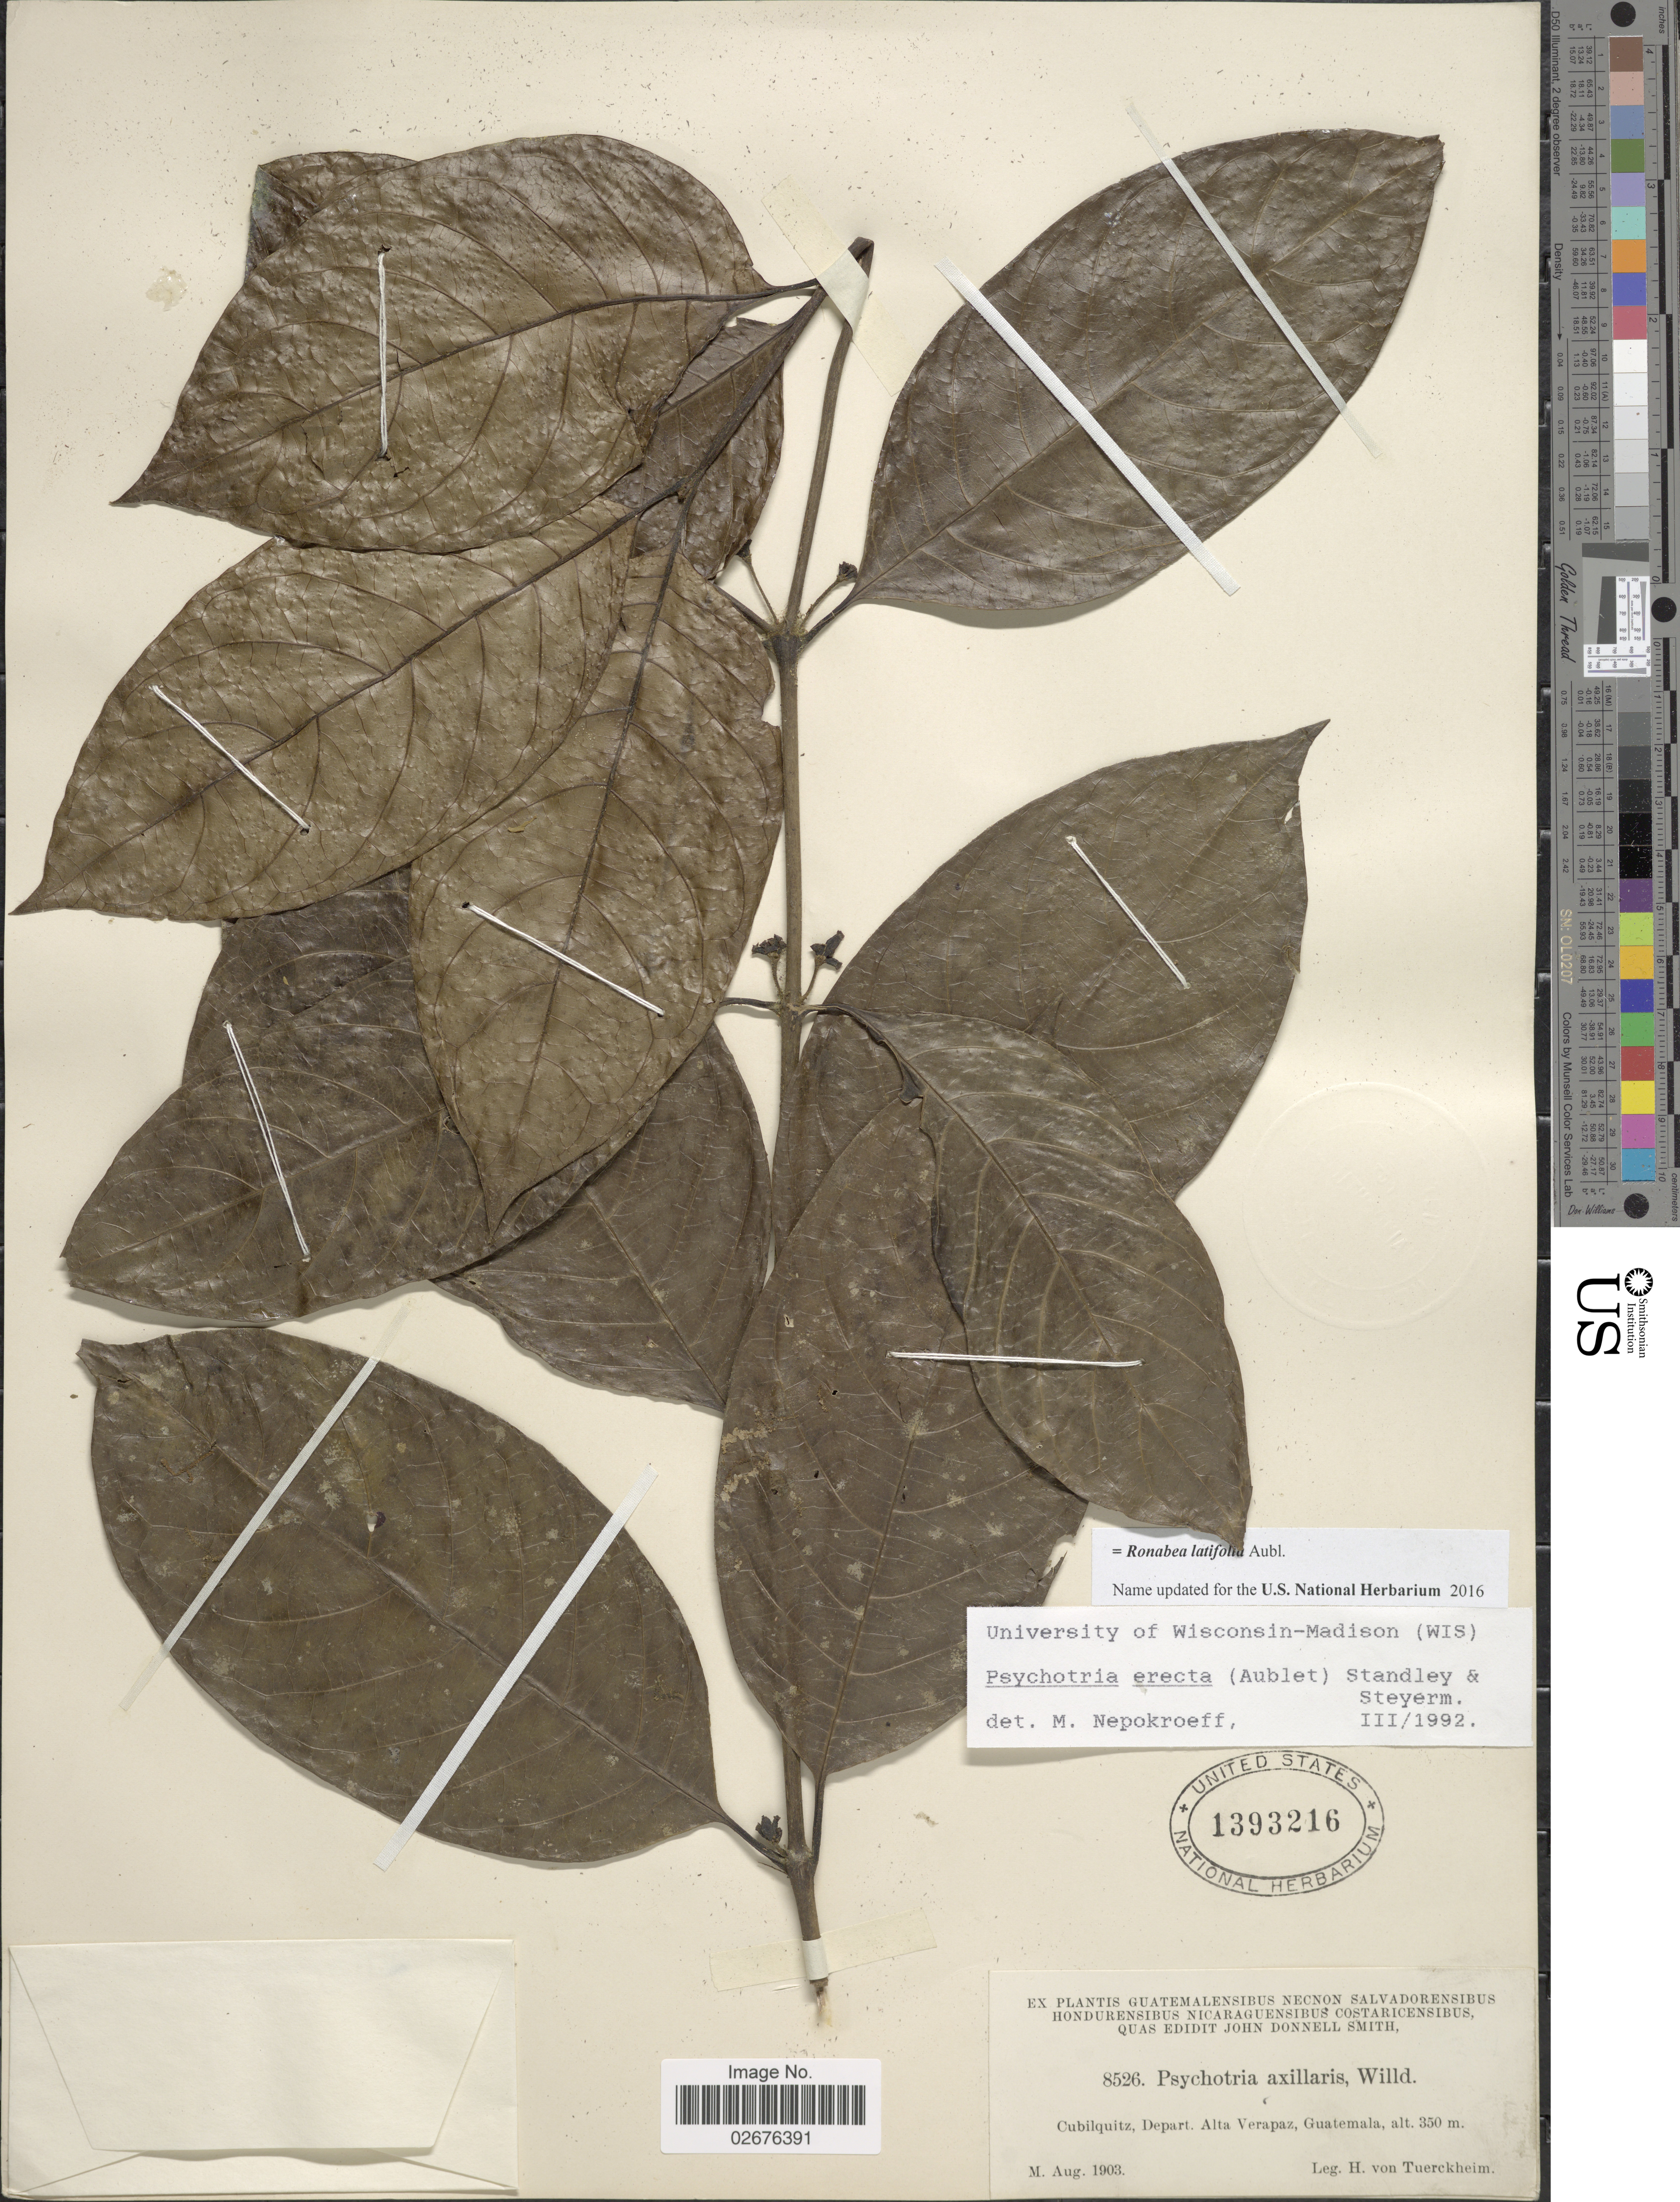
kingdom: Plantae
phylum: Tracheophyta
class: Magnoliopsida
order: Gentianales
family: Rubiaceae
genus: Ronabea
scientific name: Ronabea latifolia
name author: Aubl.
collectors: H. von Türckheim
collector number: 8526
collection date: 1903-08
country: Guatemala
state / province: Alta Verapaz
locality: Cubilquitz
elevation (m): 350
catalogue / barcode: US 1393216